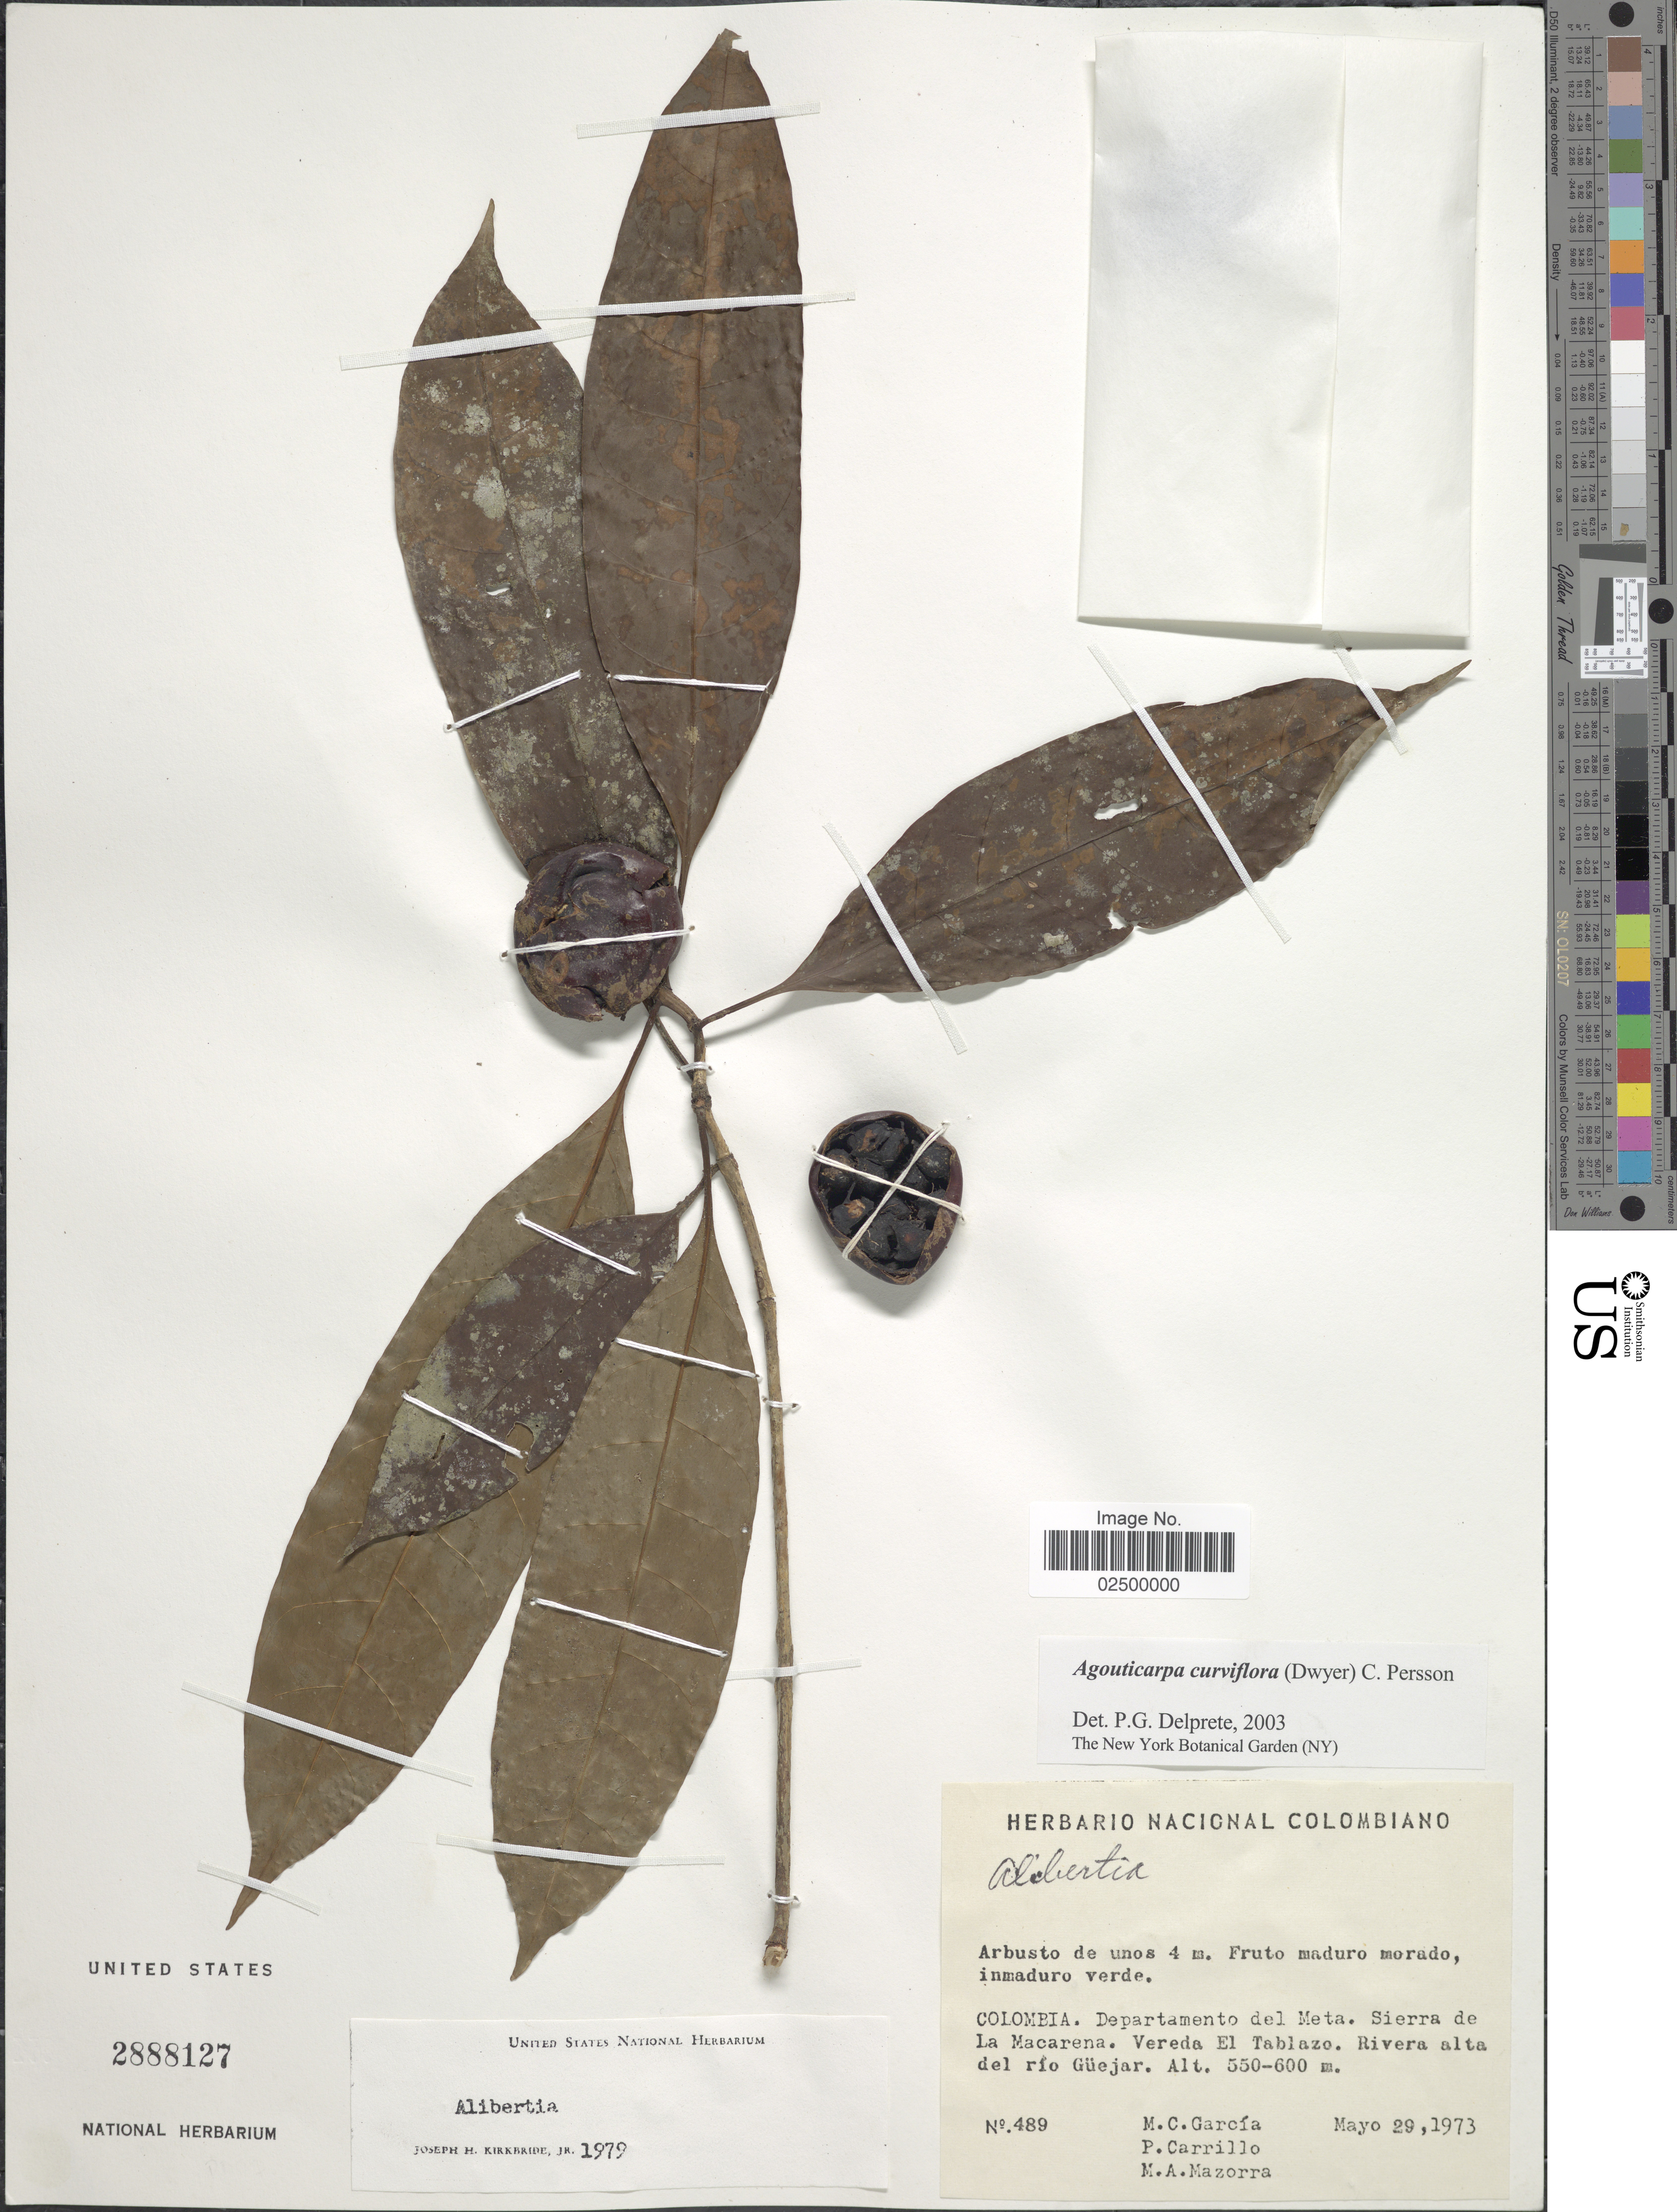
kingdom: Plantae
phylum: Tracheophyta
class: Magnoliopsida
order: Gentianales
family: Rubiaceae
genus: Agouticarpa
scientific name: Agouticarpa curviflora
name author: (Dwyer) C.H. Perss.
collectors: M. C. García, P. Carrillo & M. Mazorra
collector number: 489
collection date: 1973-05-29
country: Colombia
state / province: Meta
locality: Departamento del Meta, Sierra de La Macarena, Vereda El Tablazo, Rivera alta del rio Guejar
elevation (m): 550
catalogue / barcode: US 2888127